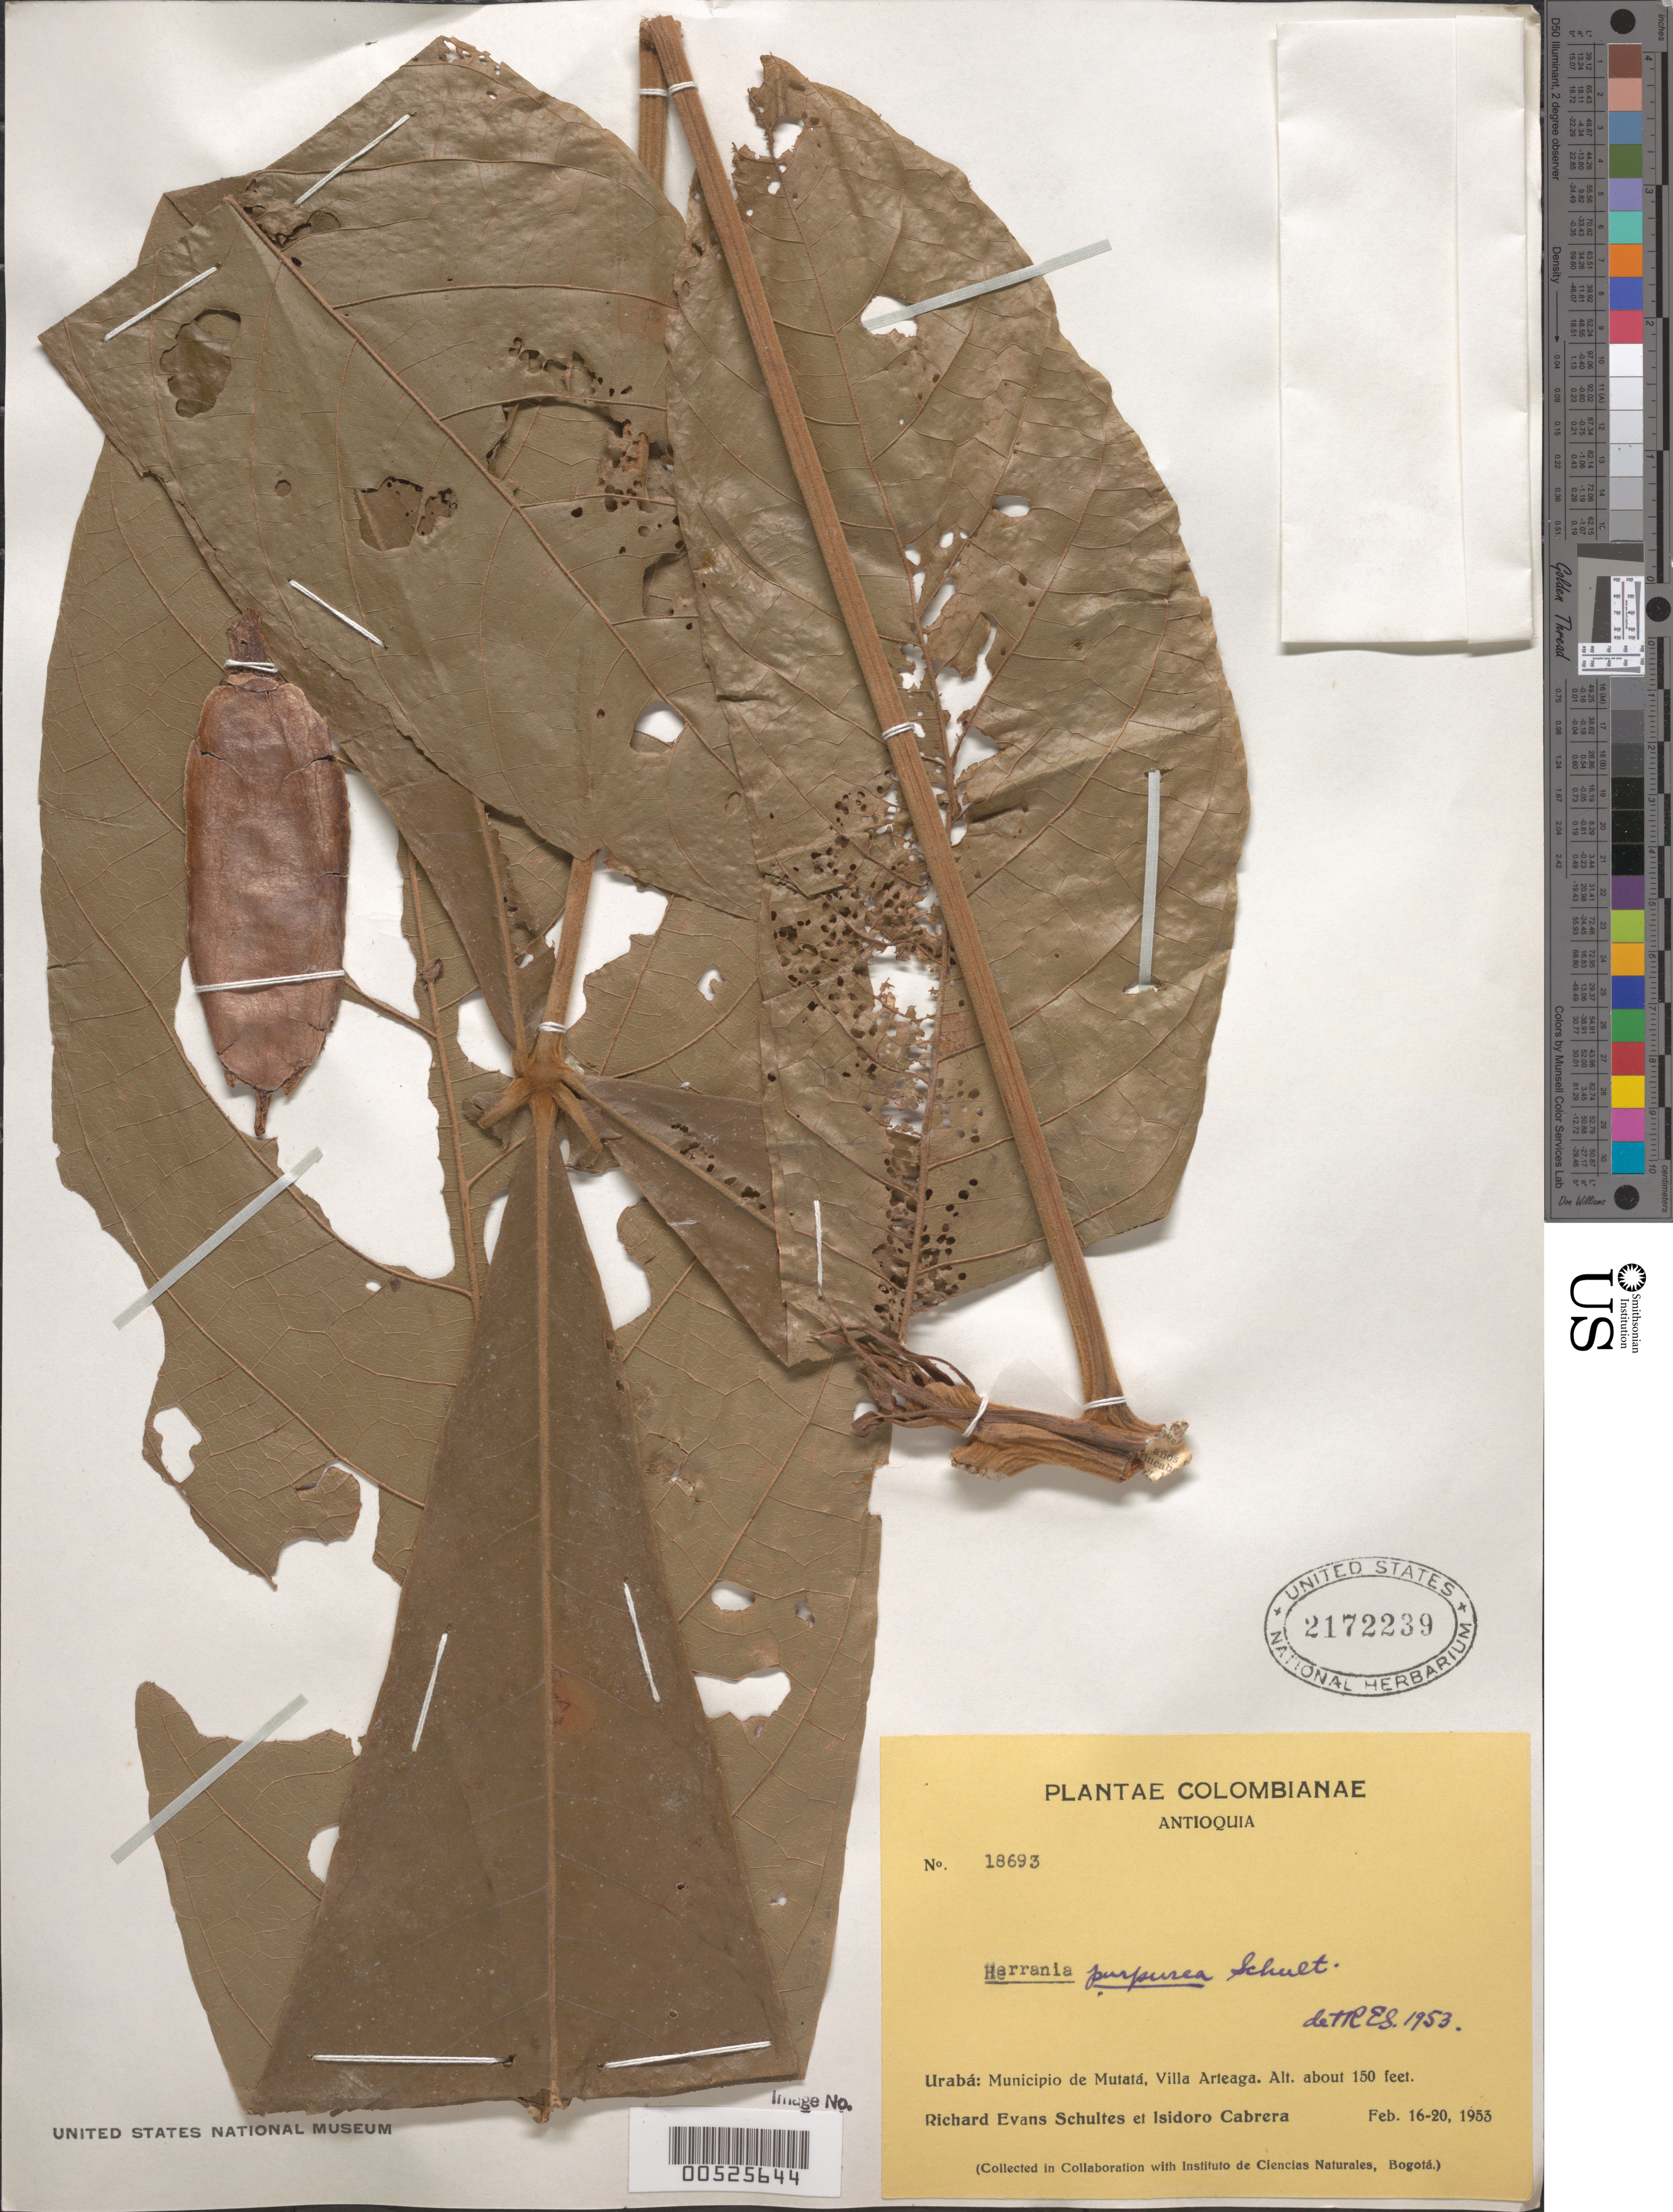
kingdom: Plantae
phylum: Tracheophyta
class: Magnoliopsida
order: Malvales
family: Malvaceae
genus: Theobroma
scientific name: Theobroma purpureum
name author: Pittier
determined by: Dorr, L. J., (BOT), Smithsonian Institution - National Museum of Natural History (UNITED STATES)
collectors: R. E. Schultes & I. Cabrera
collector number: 18693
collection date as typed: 16 Feb 1953 to 20 Feb 1953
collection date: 1953-02-16/1953-02-20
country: Colombia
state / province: Antioquia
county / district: Mutatá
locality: Urabá, Villa Arteaga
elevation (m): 46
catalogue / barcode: US 2172239